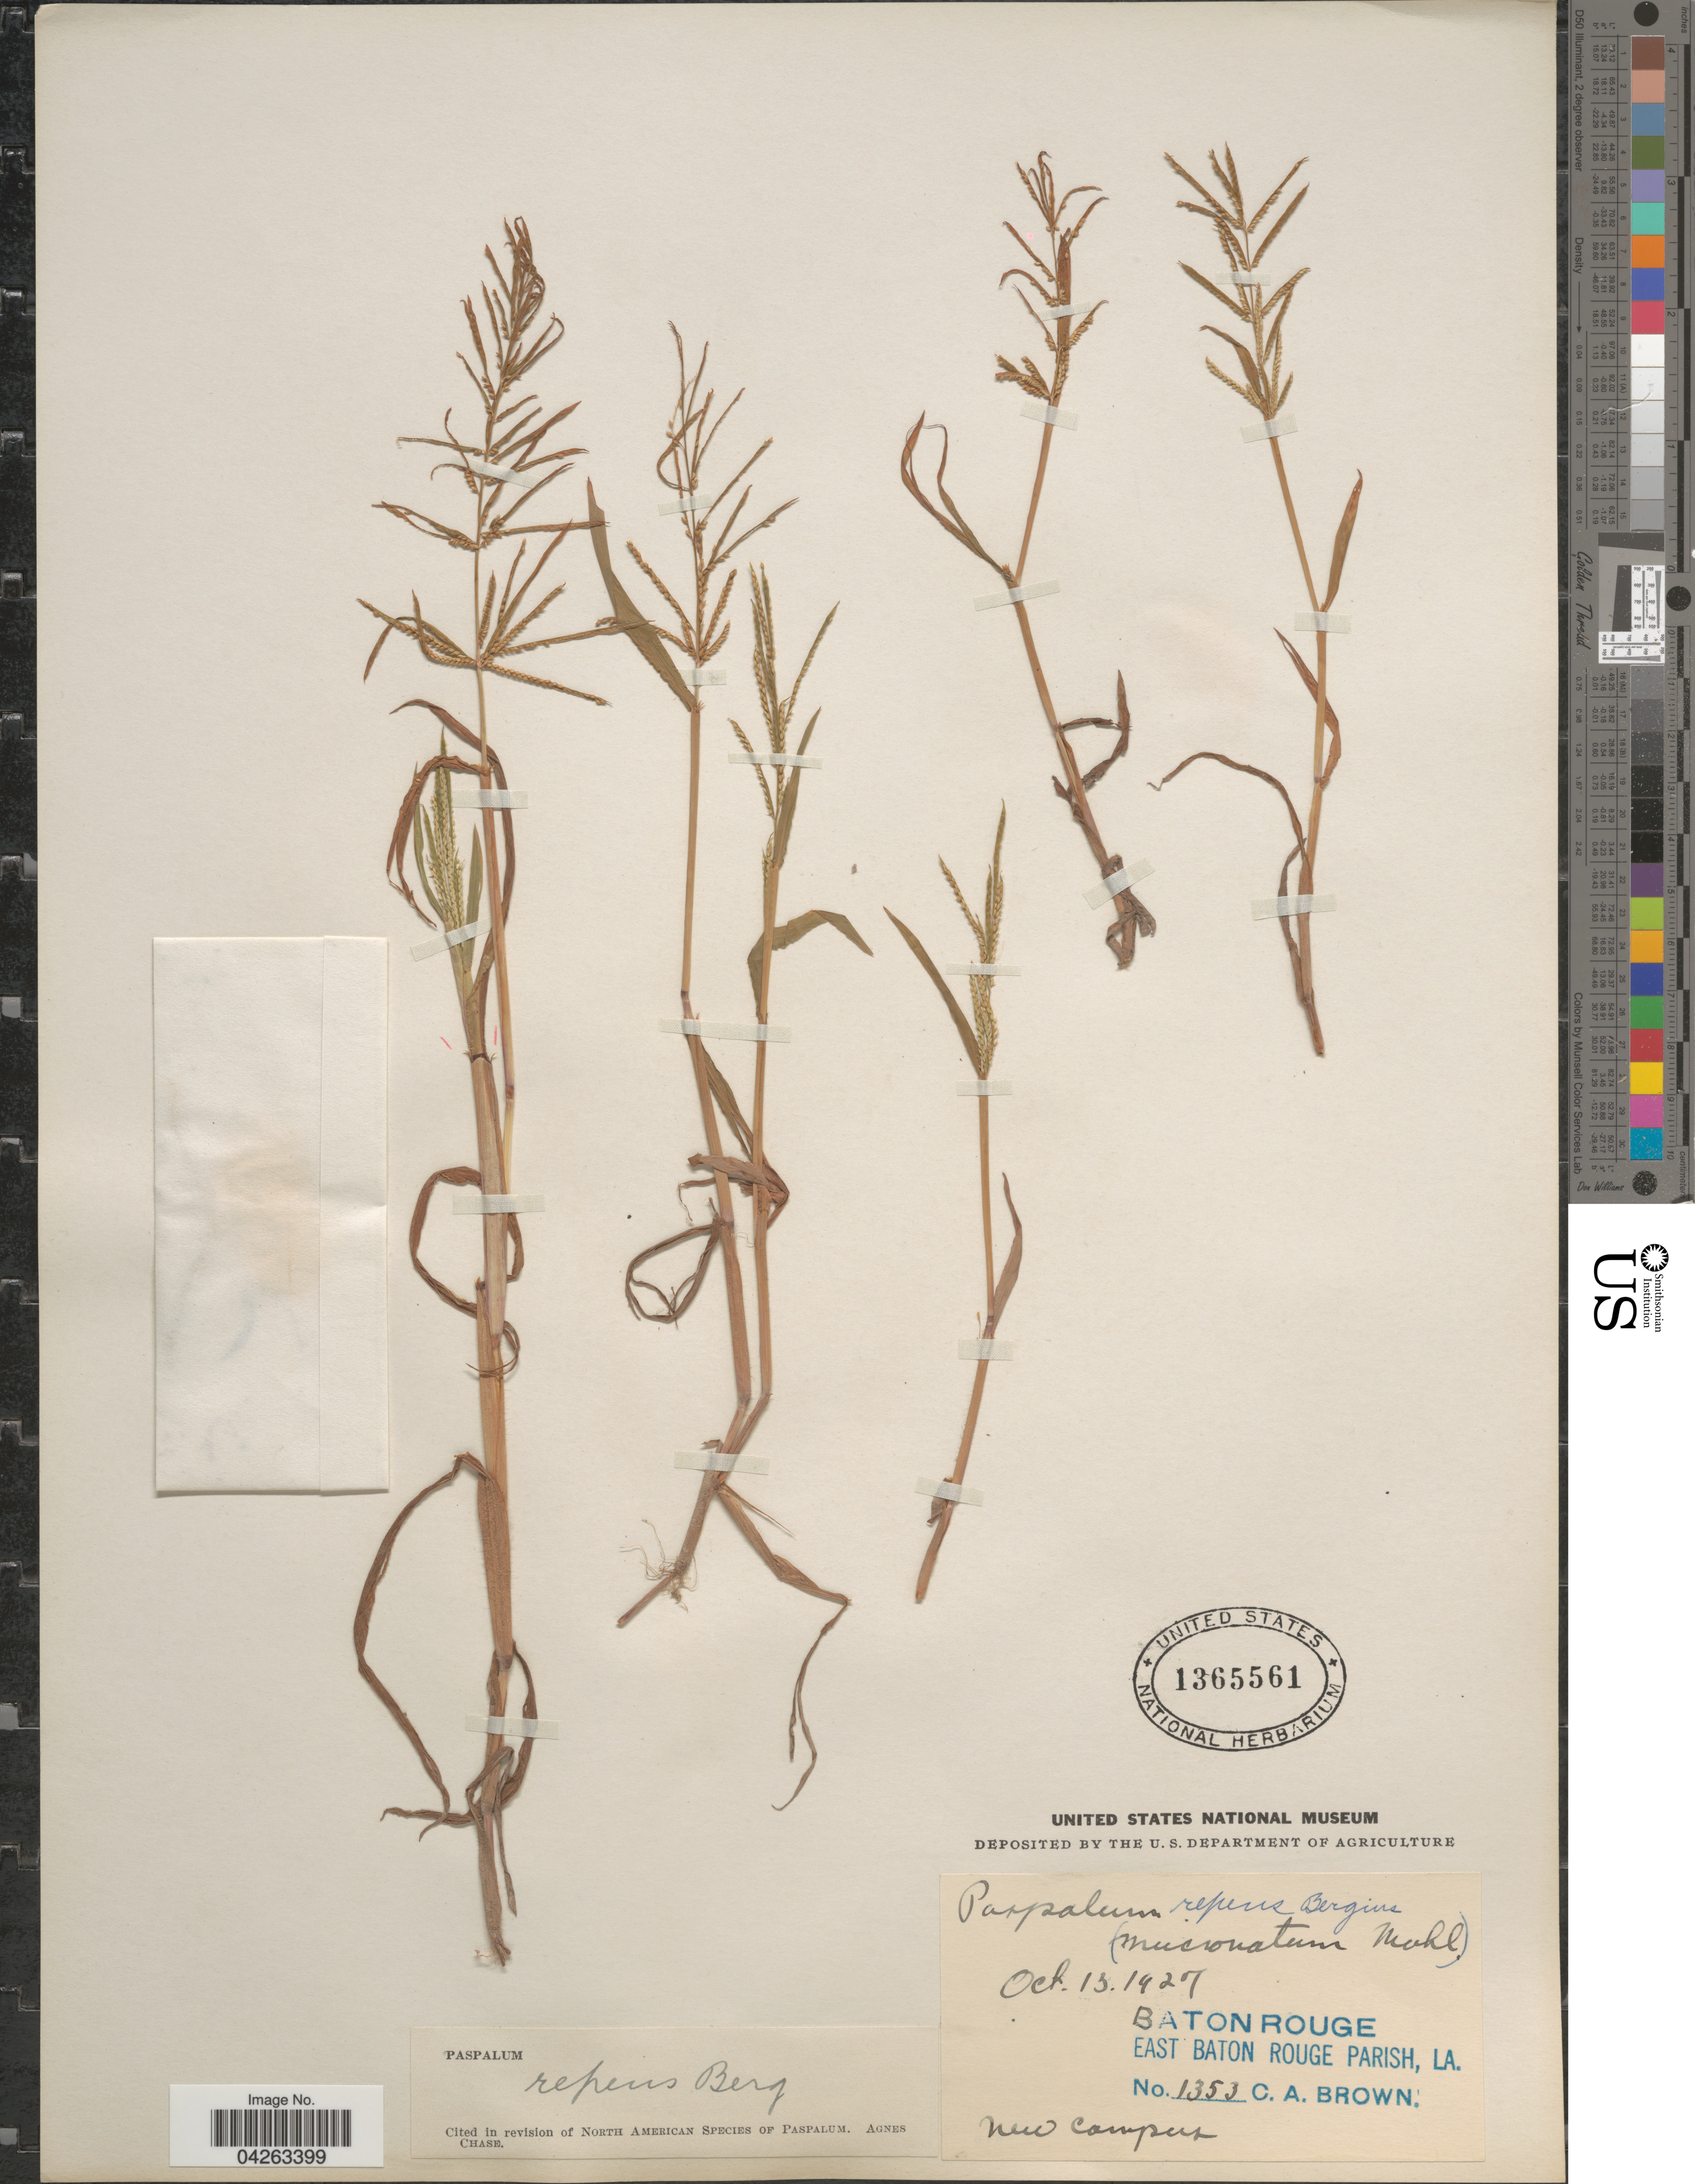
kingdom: Plantae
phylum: Tracheophyta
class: Liliopsida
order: Poales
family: Poaceae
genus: Paspalum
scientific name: Paspalum repens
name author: P.J. Bergius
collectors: C. A. Brown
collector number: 1353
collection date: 1927-10-13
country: United States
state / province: Louisiana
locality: Baton Rouge. East Baton Rouge Parish. New Campus.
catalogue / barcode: US 1365561